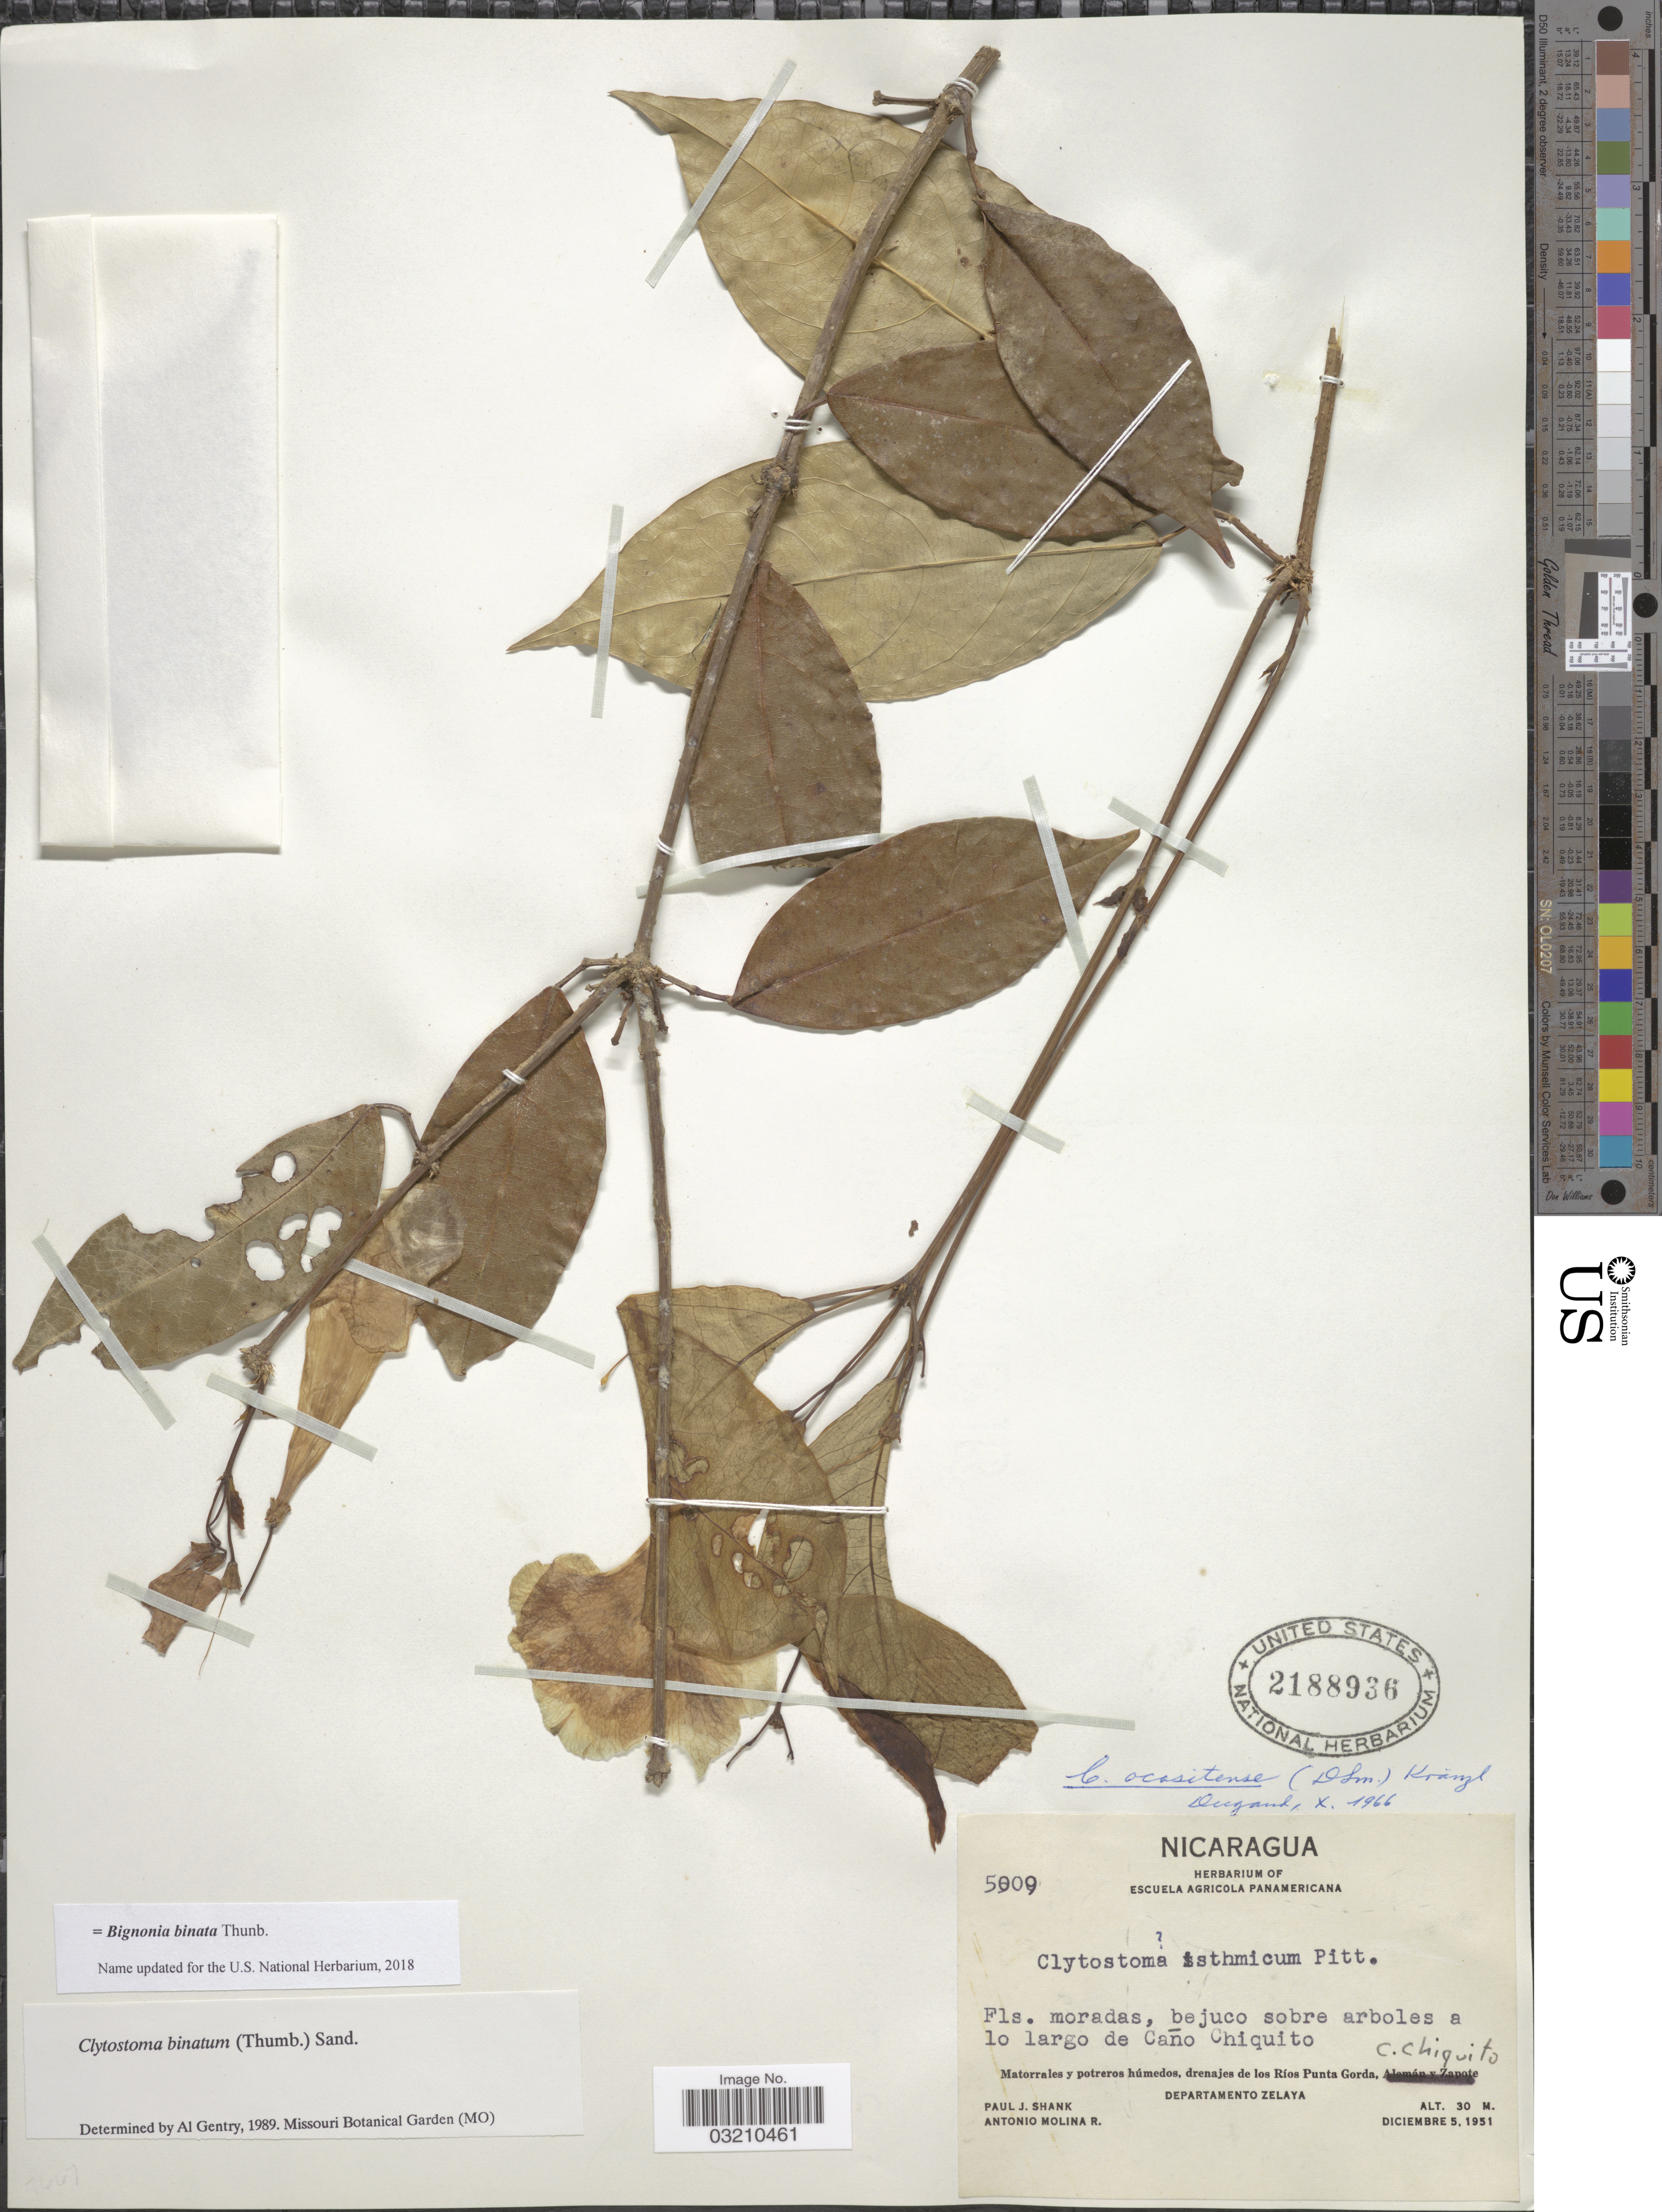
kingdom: Plantae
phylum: Tracheophyta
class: Magnoliopsida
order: Lamiales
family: Bignoniaceae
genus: Bignonia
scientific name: Bignonia binata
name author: Thunb.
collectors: P. J. Shank & A. Molina R.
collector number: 5009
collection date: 1951-12-05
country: Nicaragua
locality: Matorrales y potreros húmedos, drenajes de los Ríos Punta Gorda, C. Chiquito. Departamento Zelaya.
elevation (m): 30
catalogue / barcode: US 2188936